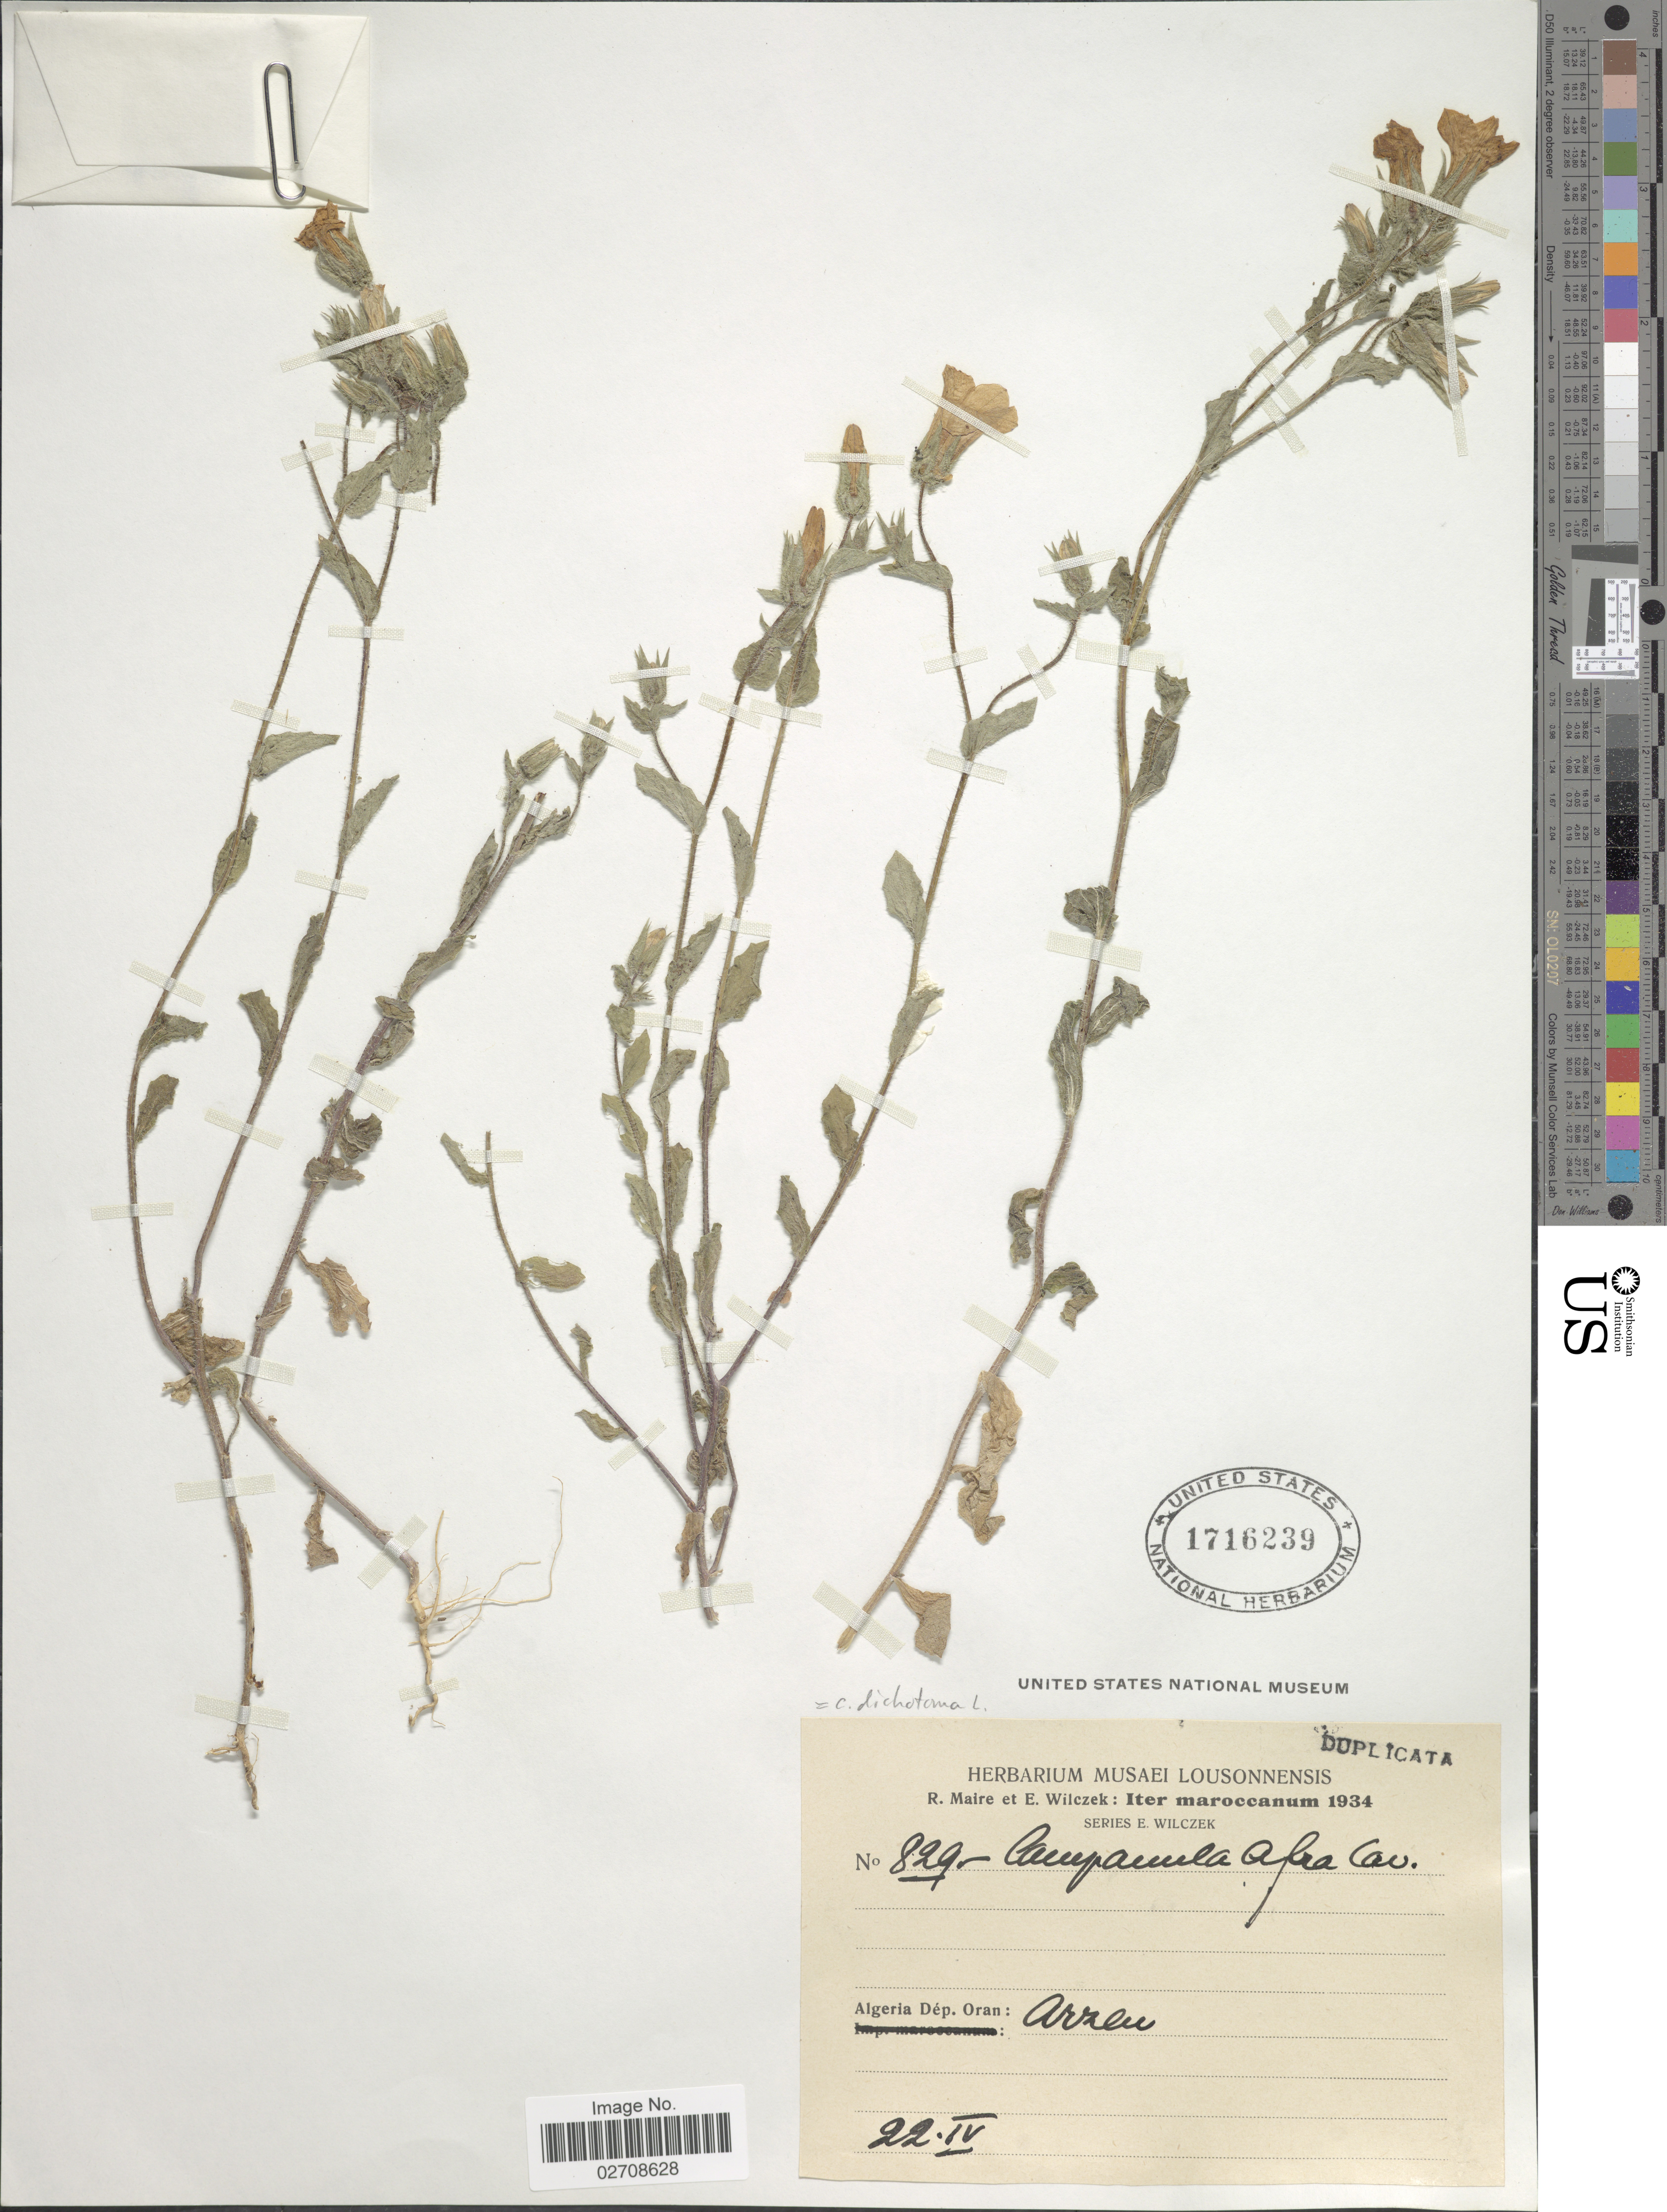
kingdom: Plantae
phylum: Tracheophyta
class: Magnoliopsida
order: Asterales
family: Campanulaceae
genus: Campanula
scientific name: Campanula dichotoma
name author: L.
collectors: R. C. Maire & E. Wilczek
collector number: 829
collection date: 1934-04-22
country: Algeria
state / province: Oran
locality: Iter Maroccanum, Algerie Dep.: Oran, Azzeu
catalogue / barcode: US 1716239